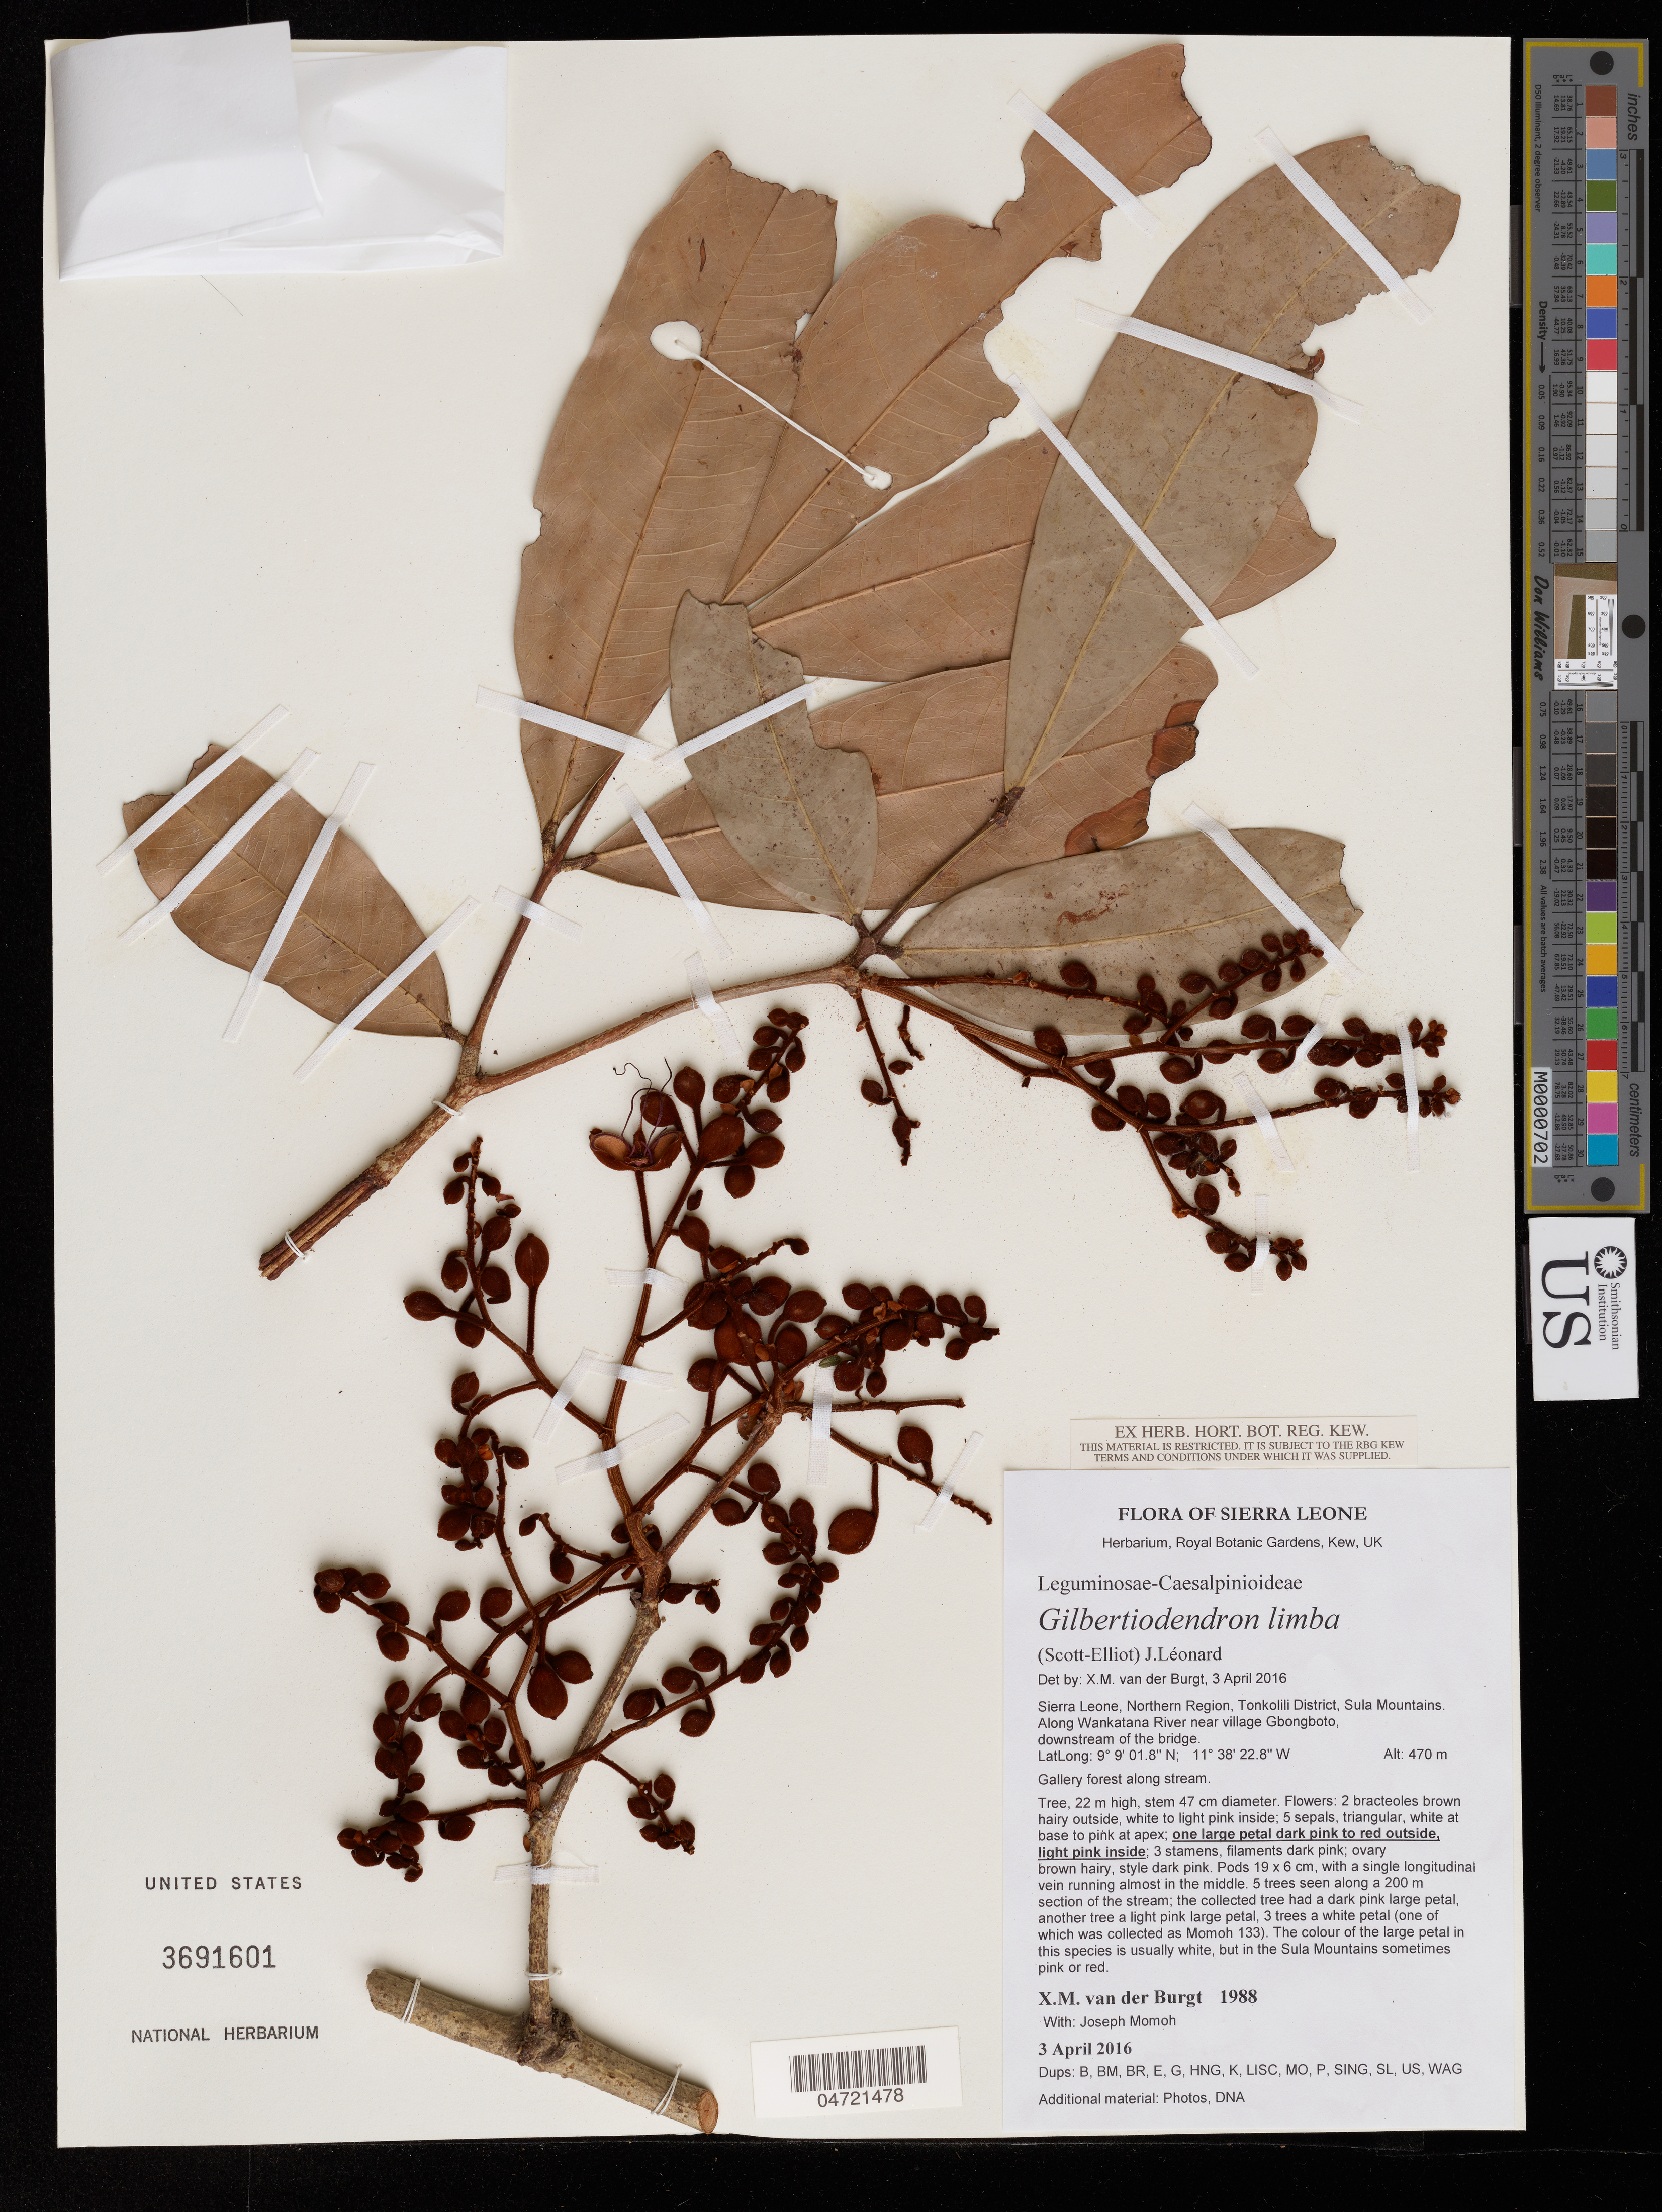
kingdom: Plantae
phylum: Tracheophyta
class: Magnoliopsida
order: Fabales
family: Fabaceae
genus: Gilbertiodendron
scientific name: Gilbertiodendron limba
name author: (Scott Elliot) J. Léonard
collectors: X. M. van der Burgt & J. Momoh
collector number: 1988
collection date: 2016-04-03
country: Sierra Leone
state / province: Northern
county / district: Tonkolili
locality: Sula Mountains; along Wankatana River near village Gbongboto; downstream of the bridge.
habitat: Gallery forest along stream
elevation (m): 470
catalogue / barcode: US 3691601